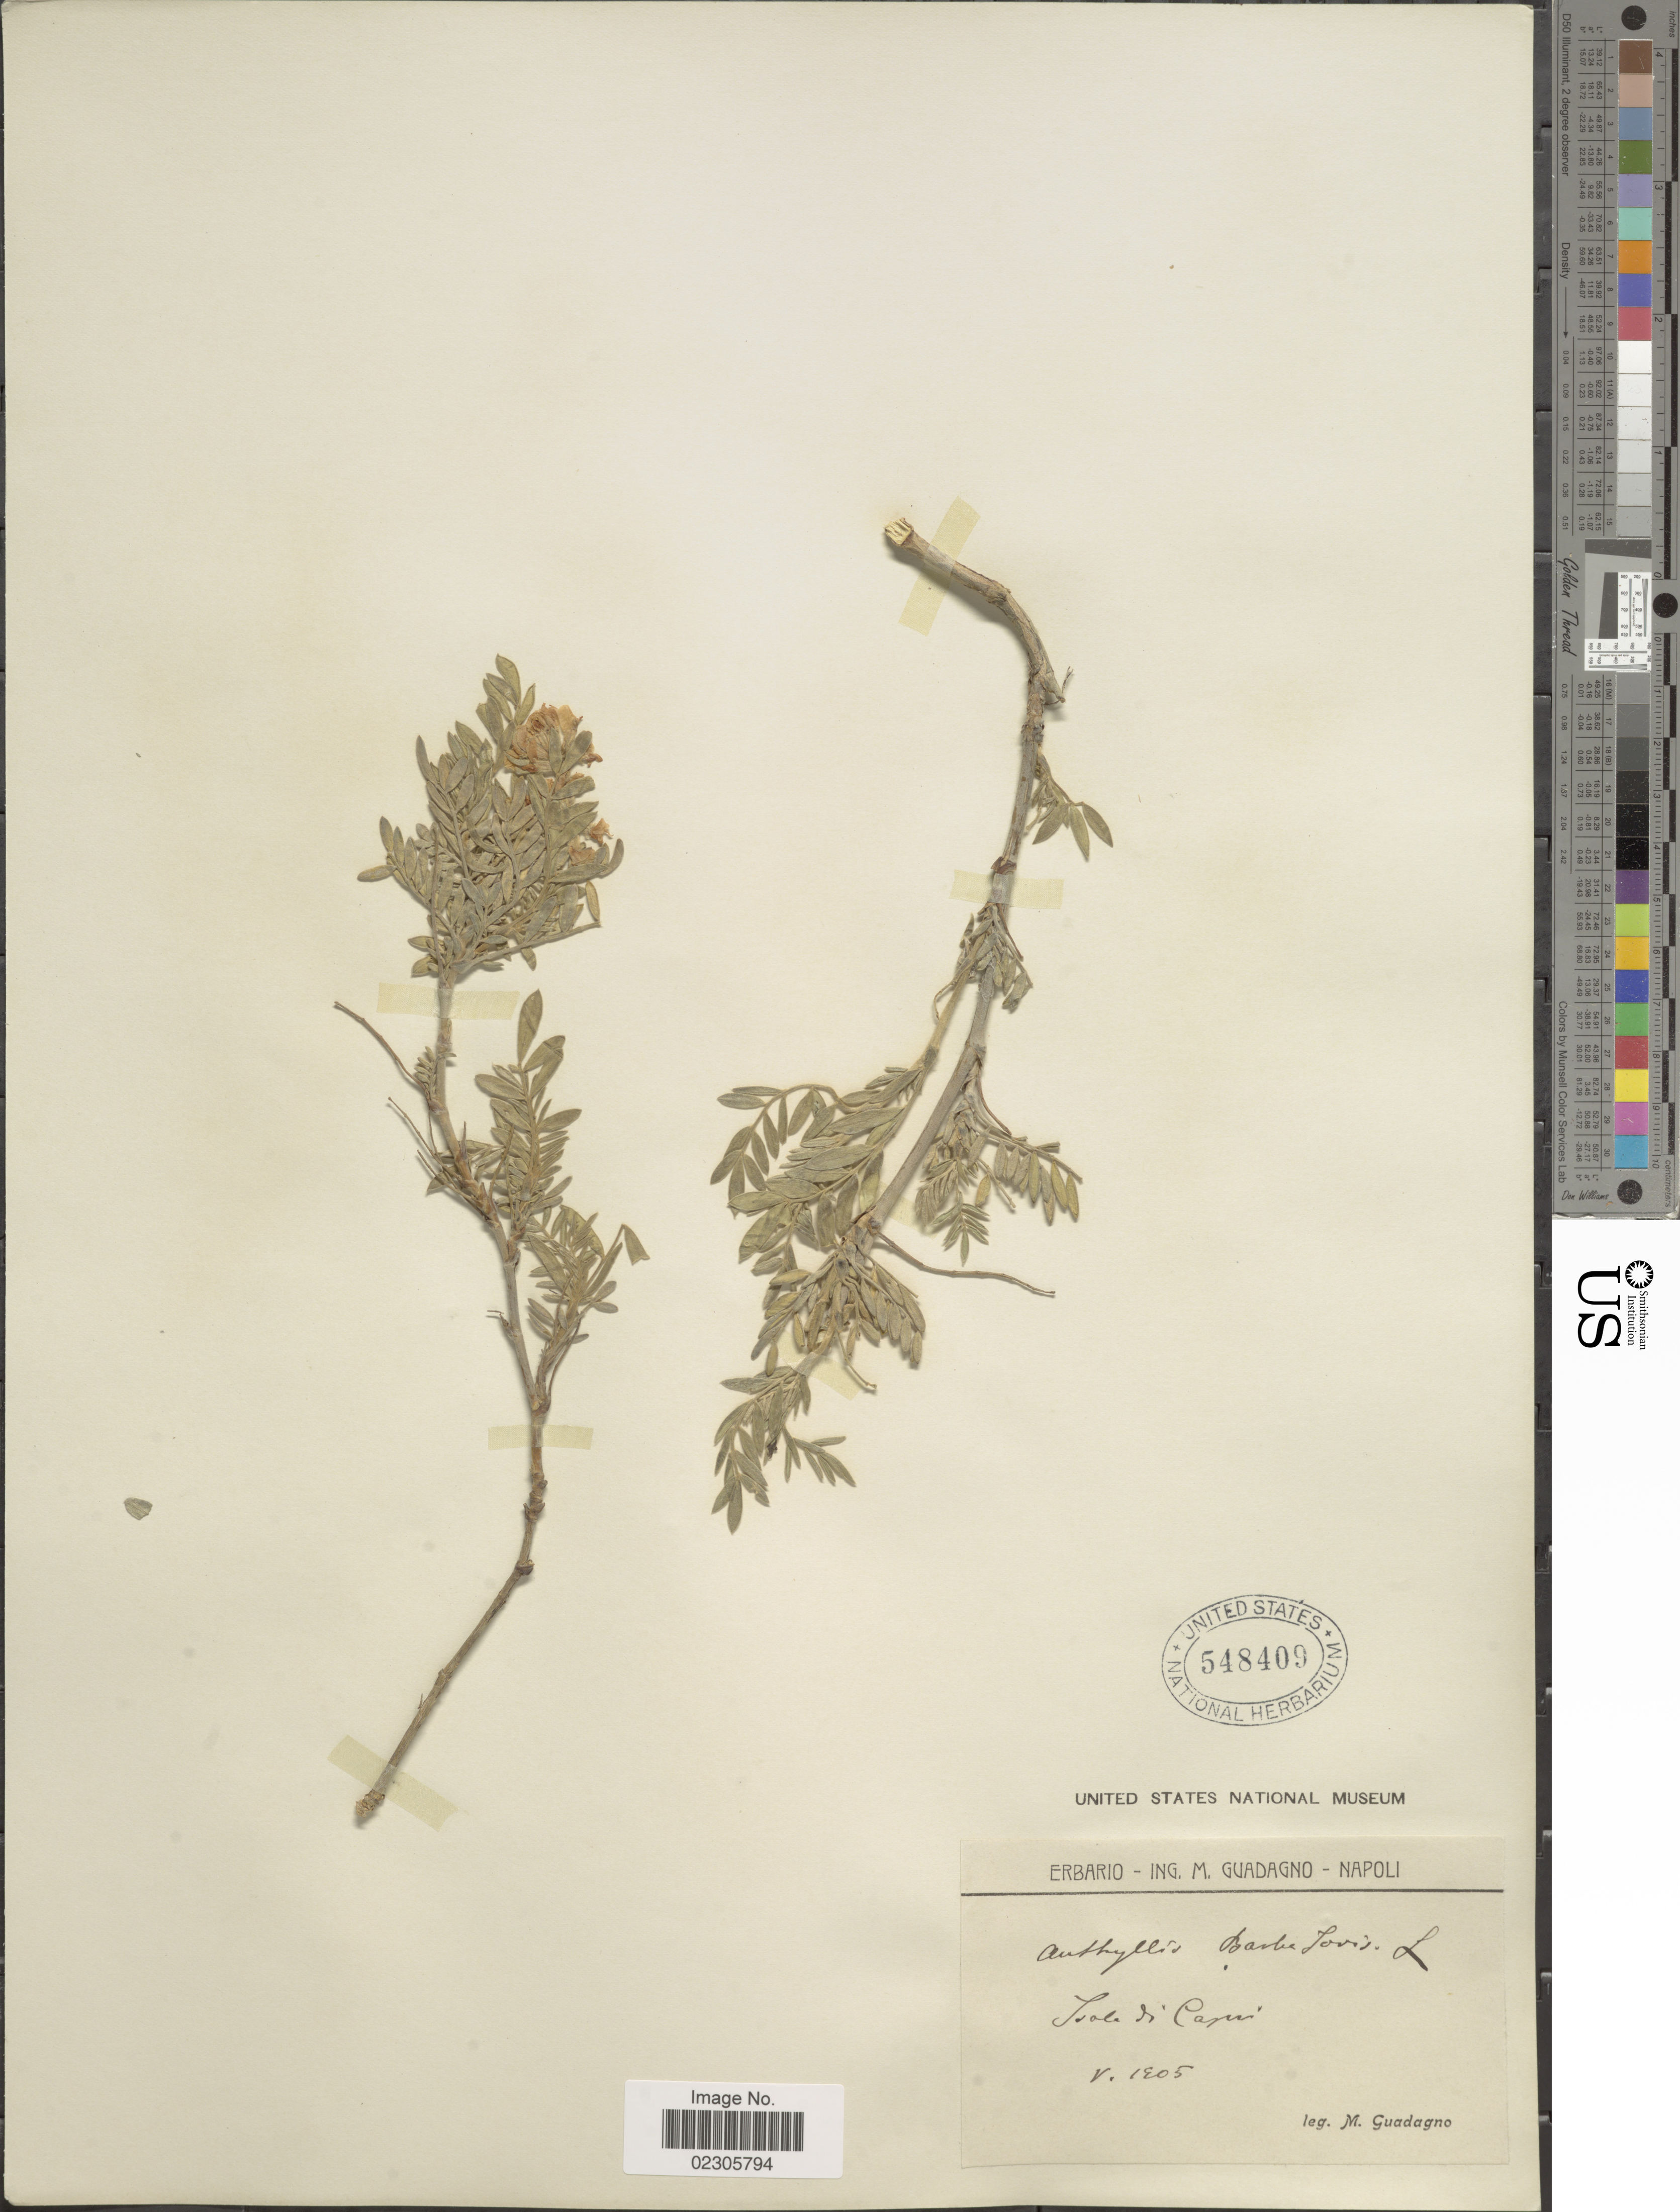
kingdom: Plantae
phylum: Tracheophyta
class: Magnoliopsida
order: Fabales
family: Fabaceae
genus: Anthyllis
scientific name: Anthyllis barba-jovis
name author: L.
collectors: M. Guadagno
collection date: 1905-05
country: Italy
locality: Isole di Carpi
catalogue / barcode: US 548409